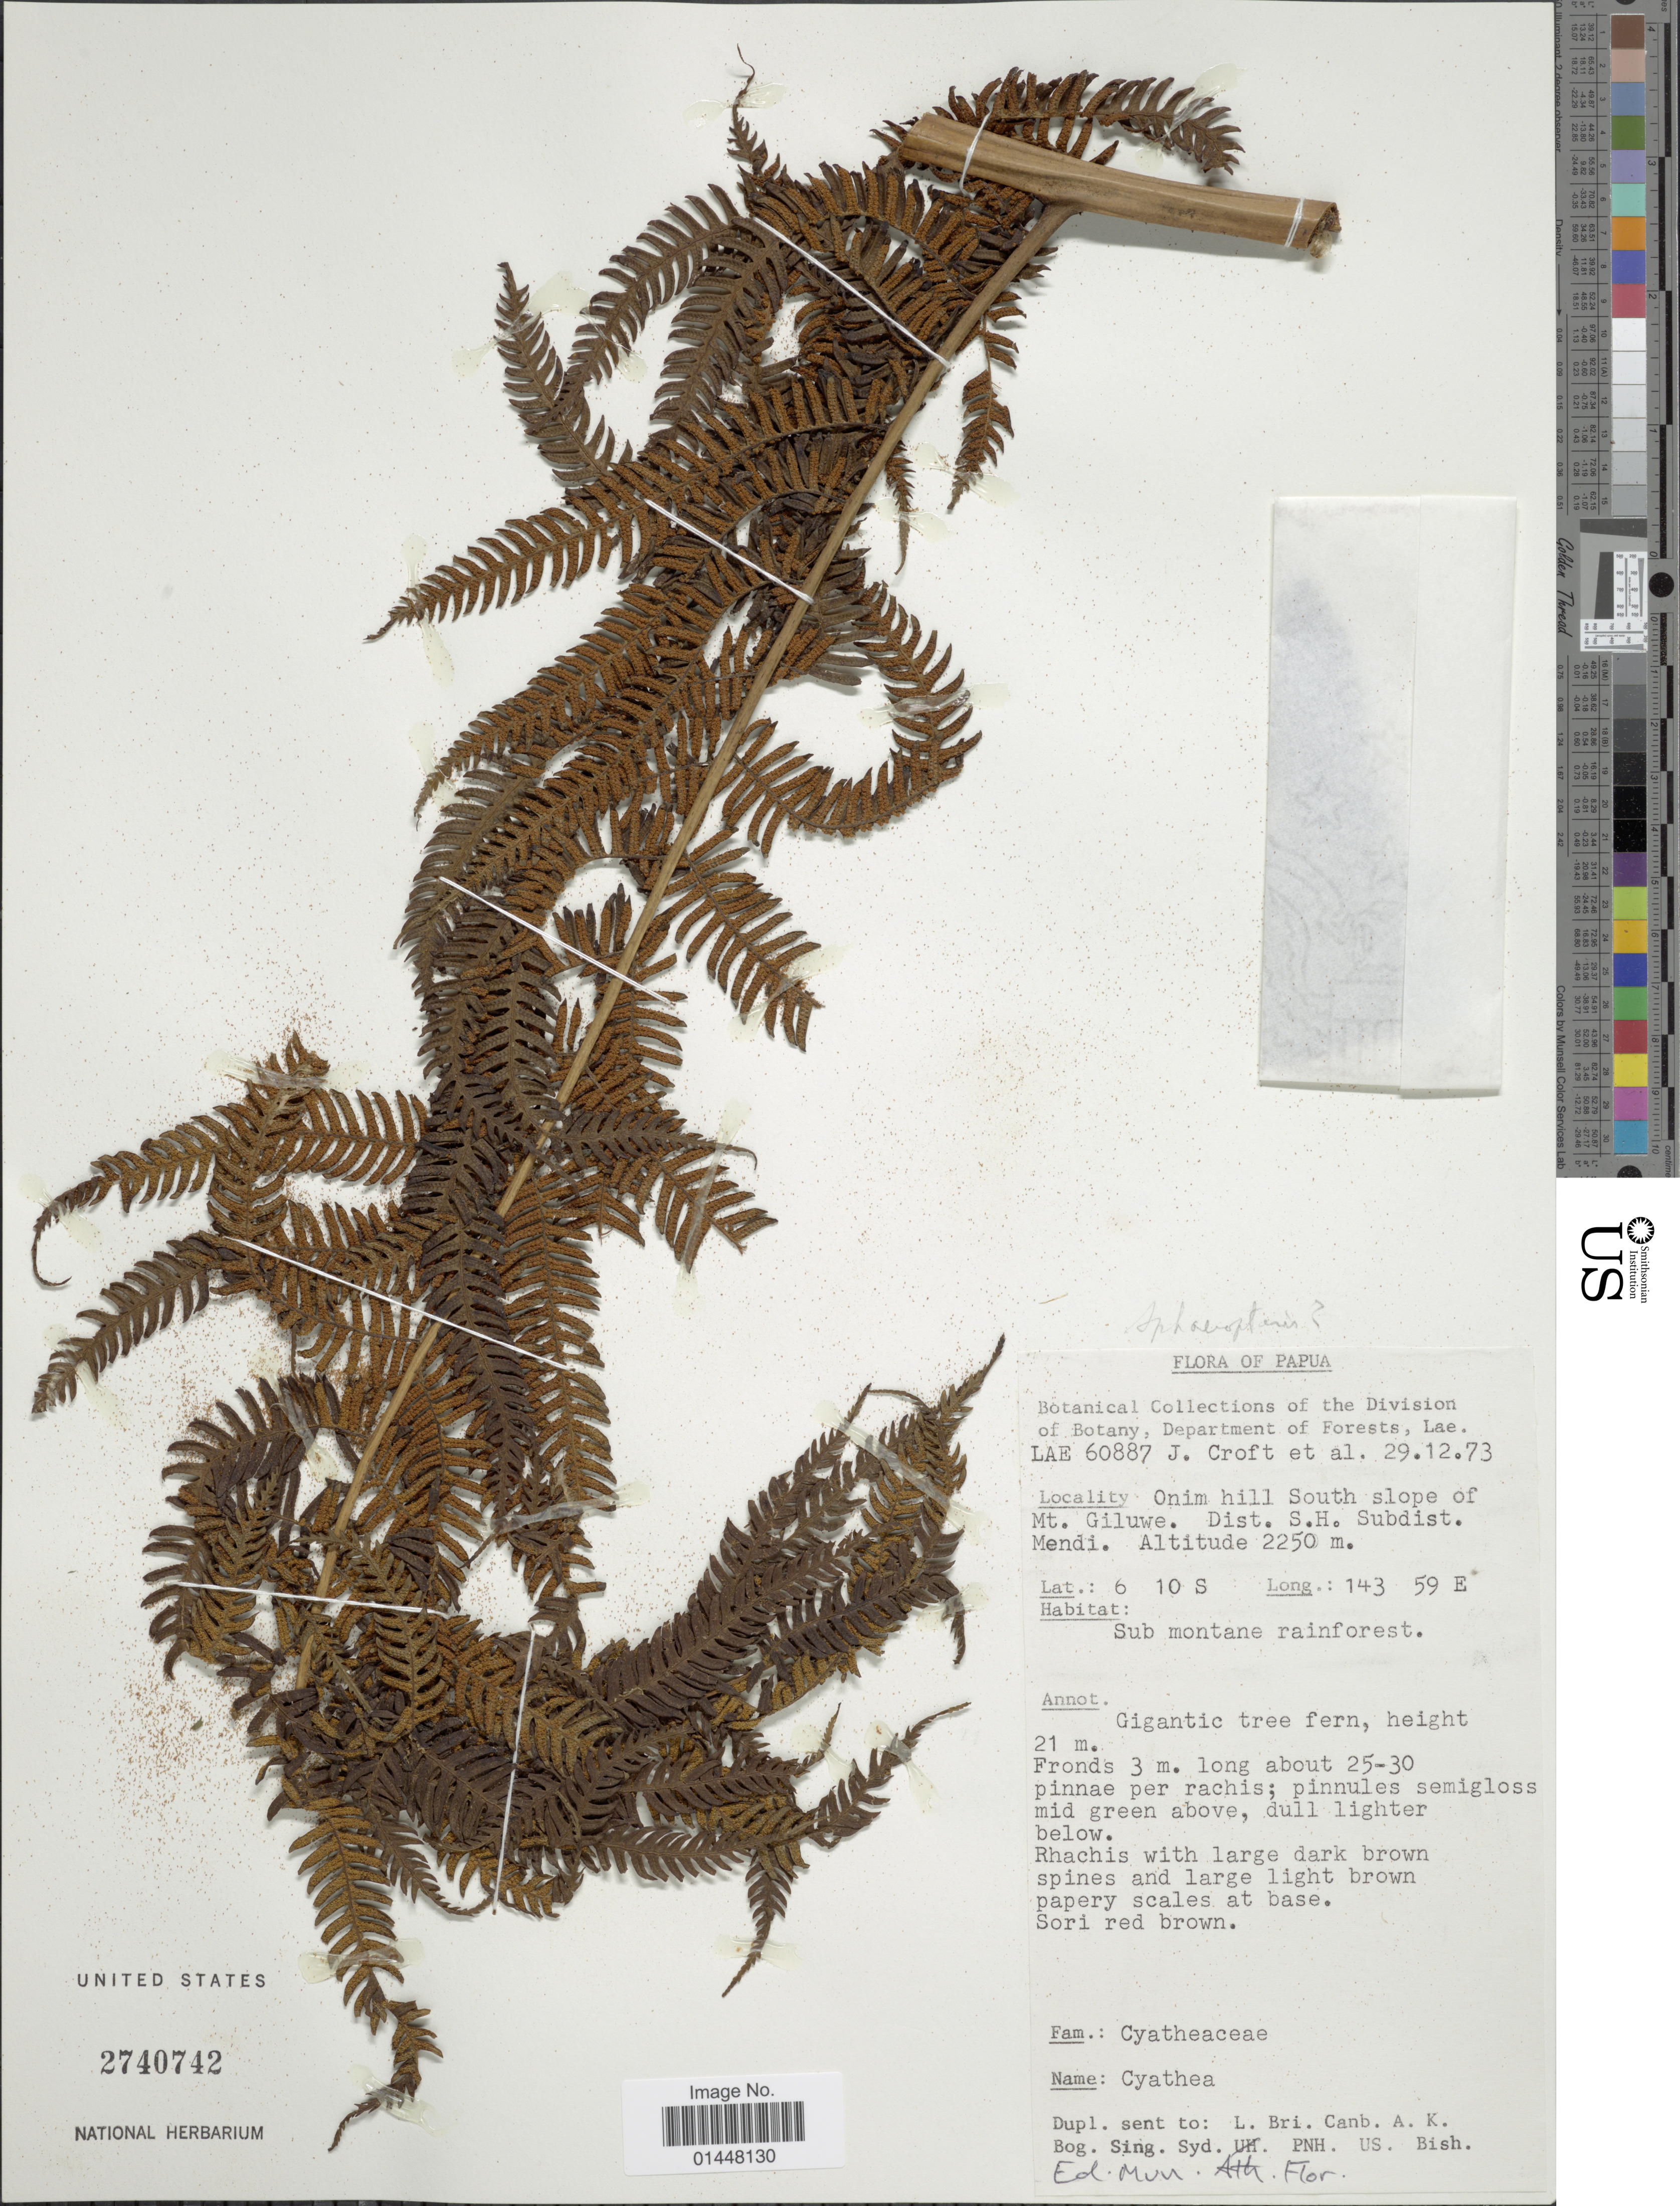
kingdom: Plantae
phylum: Tracheophyta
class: Polypodiopsida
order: Cyatheales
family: Cyatheaceae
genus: Sphaeropteris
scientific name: Sphaeropteris sp.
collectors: J. Croft & et al.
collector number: LAE 60887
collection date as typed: Transcribed d/m/y: 29/12/73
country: Papua New Guinea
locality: Papua. Onim hill south slope of Mt. Giluwe. Dist. S. H. Subdist. Mendi. Sub montane forest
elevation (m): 2250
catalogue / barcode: US 2740742